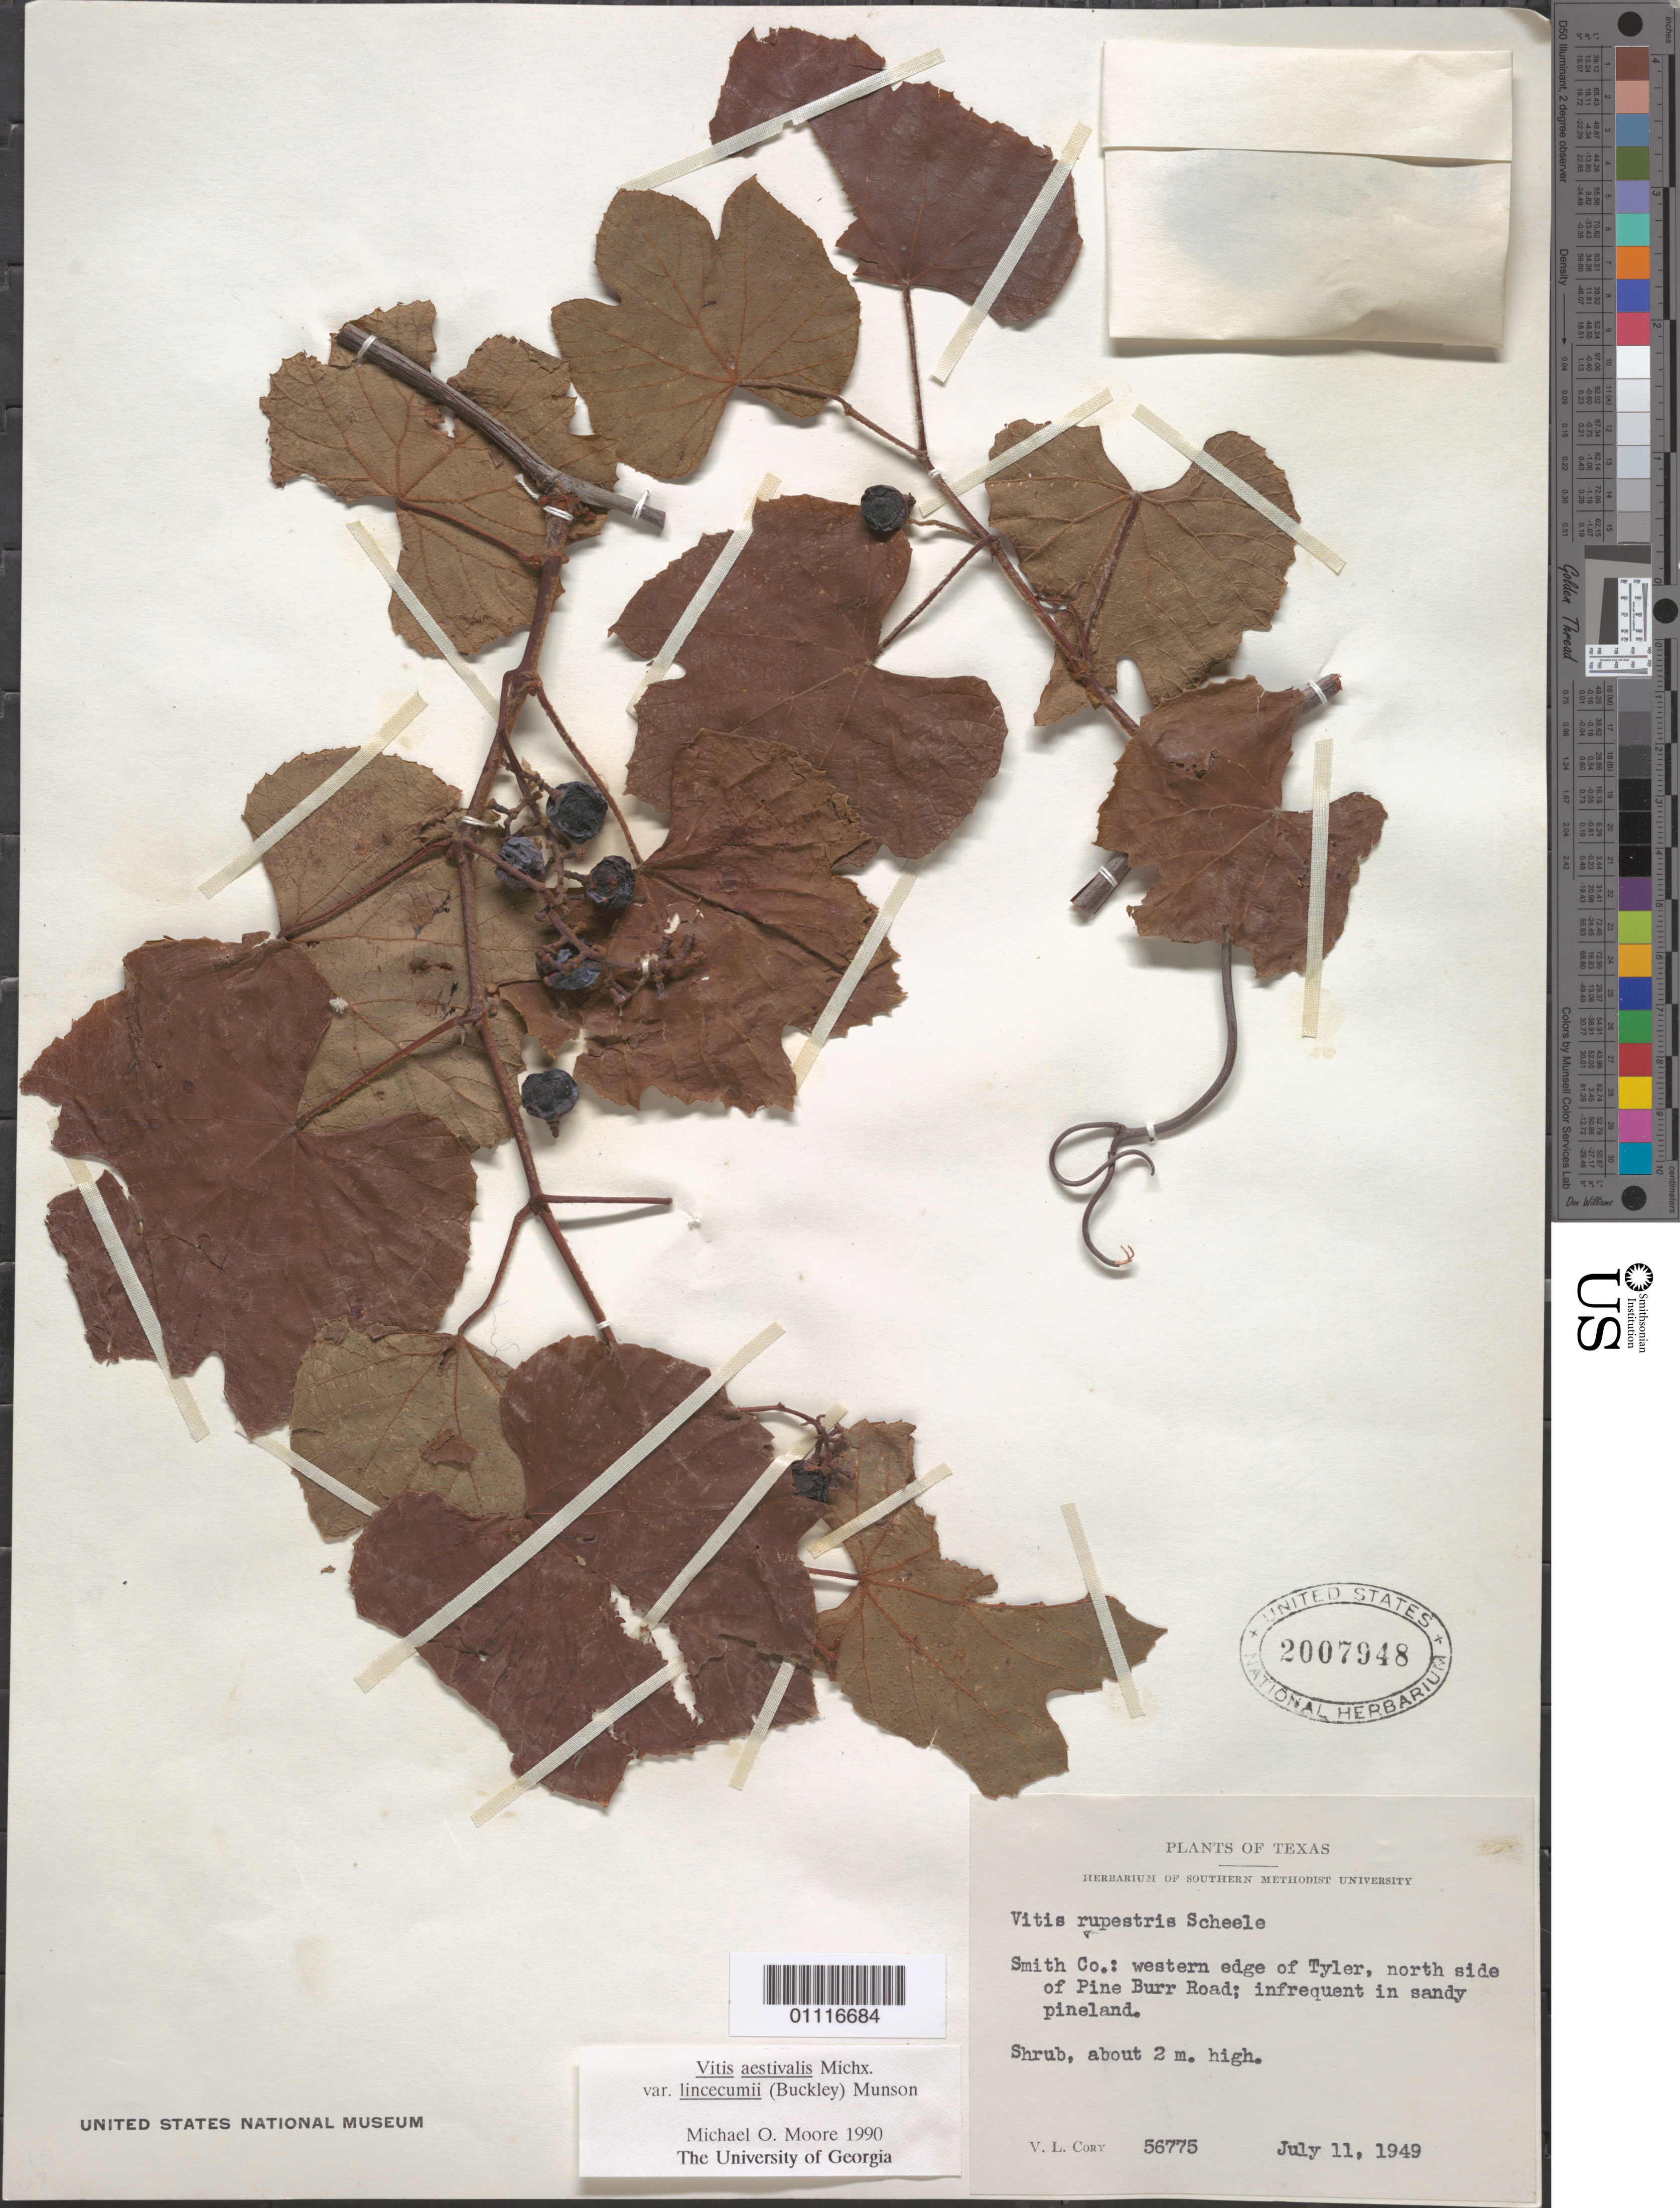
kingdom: Plantae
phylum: Tracheophyta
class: Magnoliopsida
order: Vitales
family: Vitaceae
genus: Vitis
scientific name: Vitis aestivalis var. linsecomii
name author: (Buckley) Munson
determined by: Moore, M. O.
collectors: V. Cory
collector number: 56775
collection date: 1949-07-11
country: United States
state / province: Texas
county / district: Smith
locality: Western edge of Tyler, north side of Pine burr Road; infrequent in sandy pineland.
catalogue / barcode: US 2007948